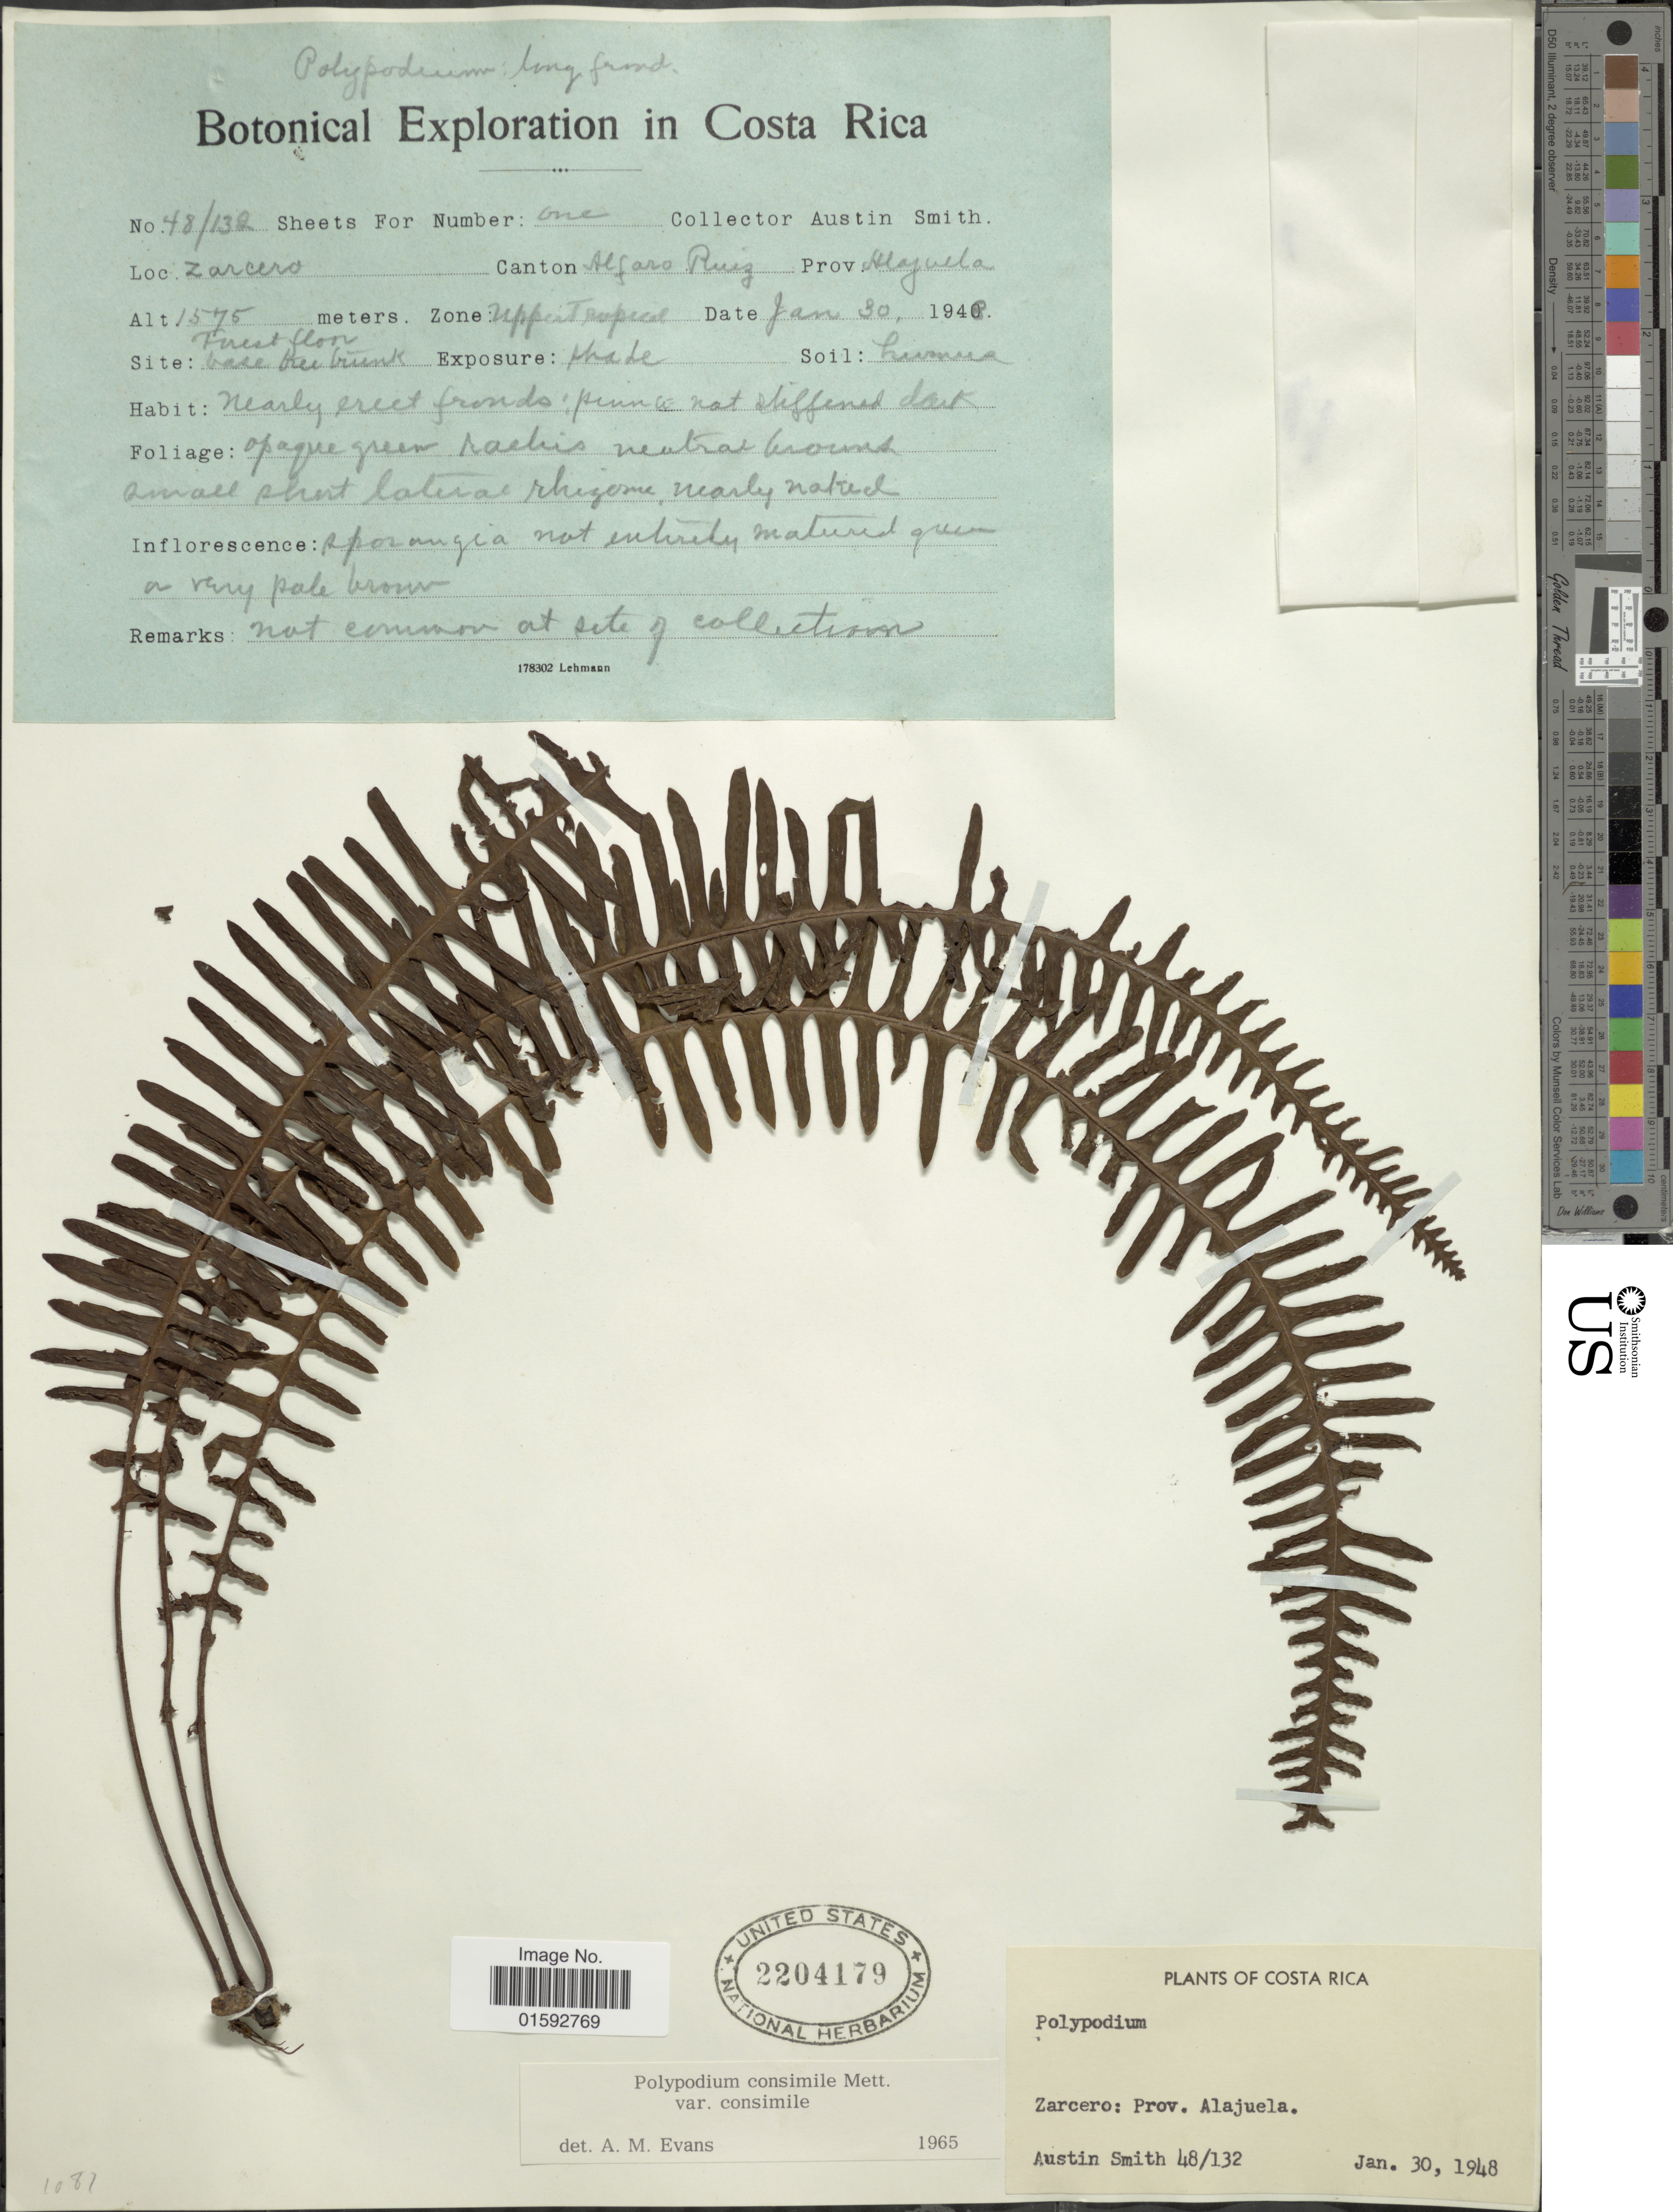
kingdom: Plantae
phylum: Tracheophyta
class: Polypodiopsida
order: Polypodiales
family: Polypodiaceae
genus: Pecluma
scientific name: Pecluma consimilis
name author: (Mett.) M.G. Price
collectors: Aust P. Smith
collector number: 48/132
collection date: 1948-01-30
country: Costa Rica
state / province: Alajuela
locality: Zarcero, Canton Alfaro Ruiz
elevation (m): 1575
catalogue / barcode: US 2204179